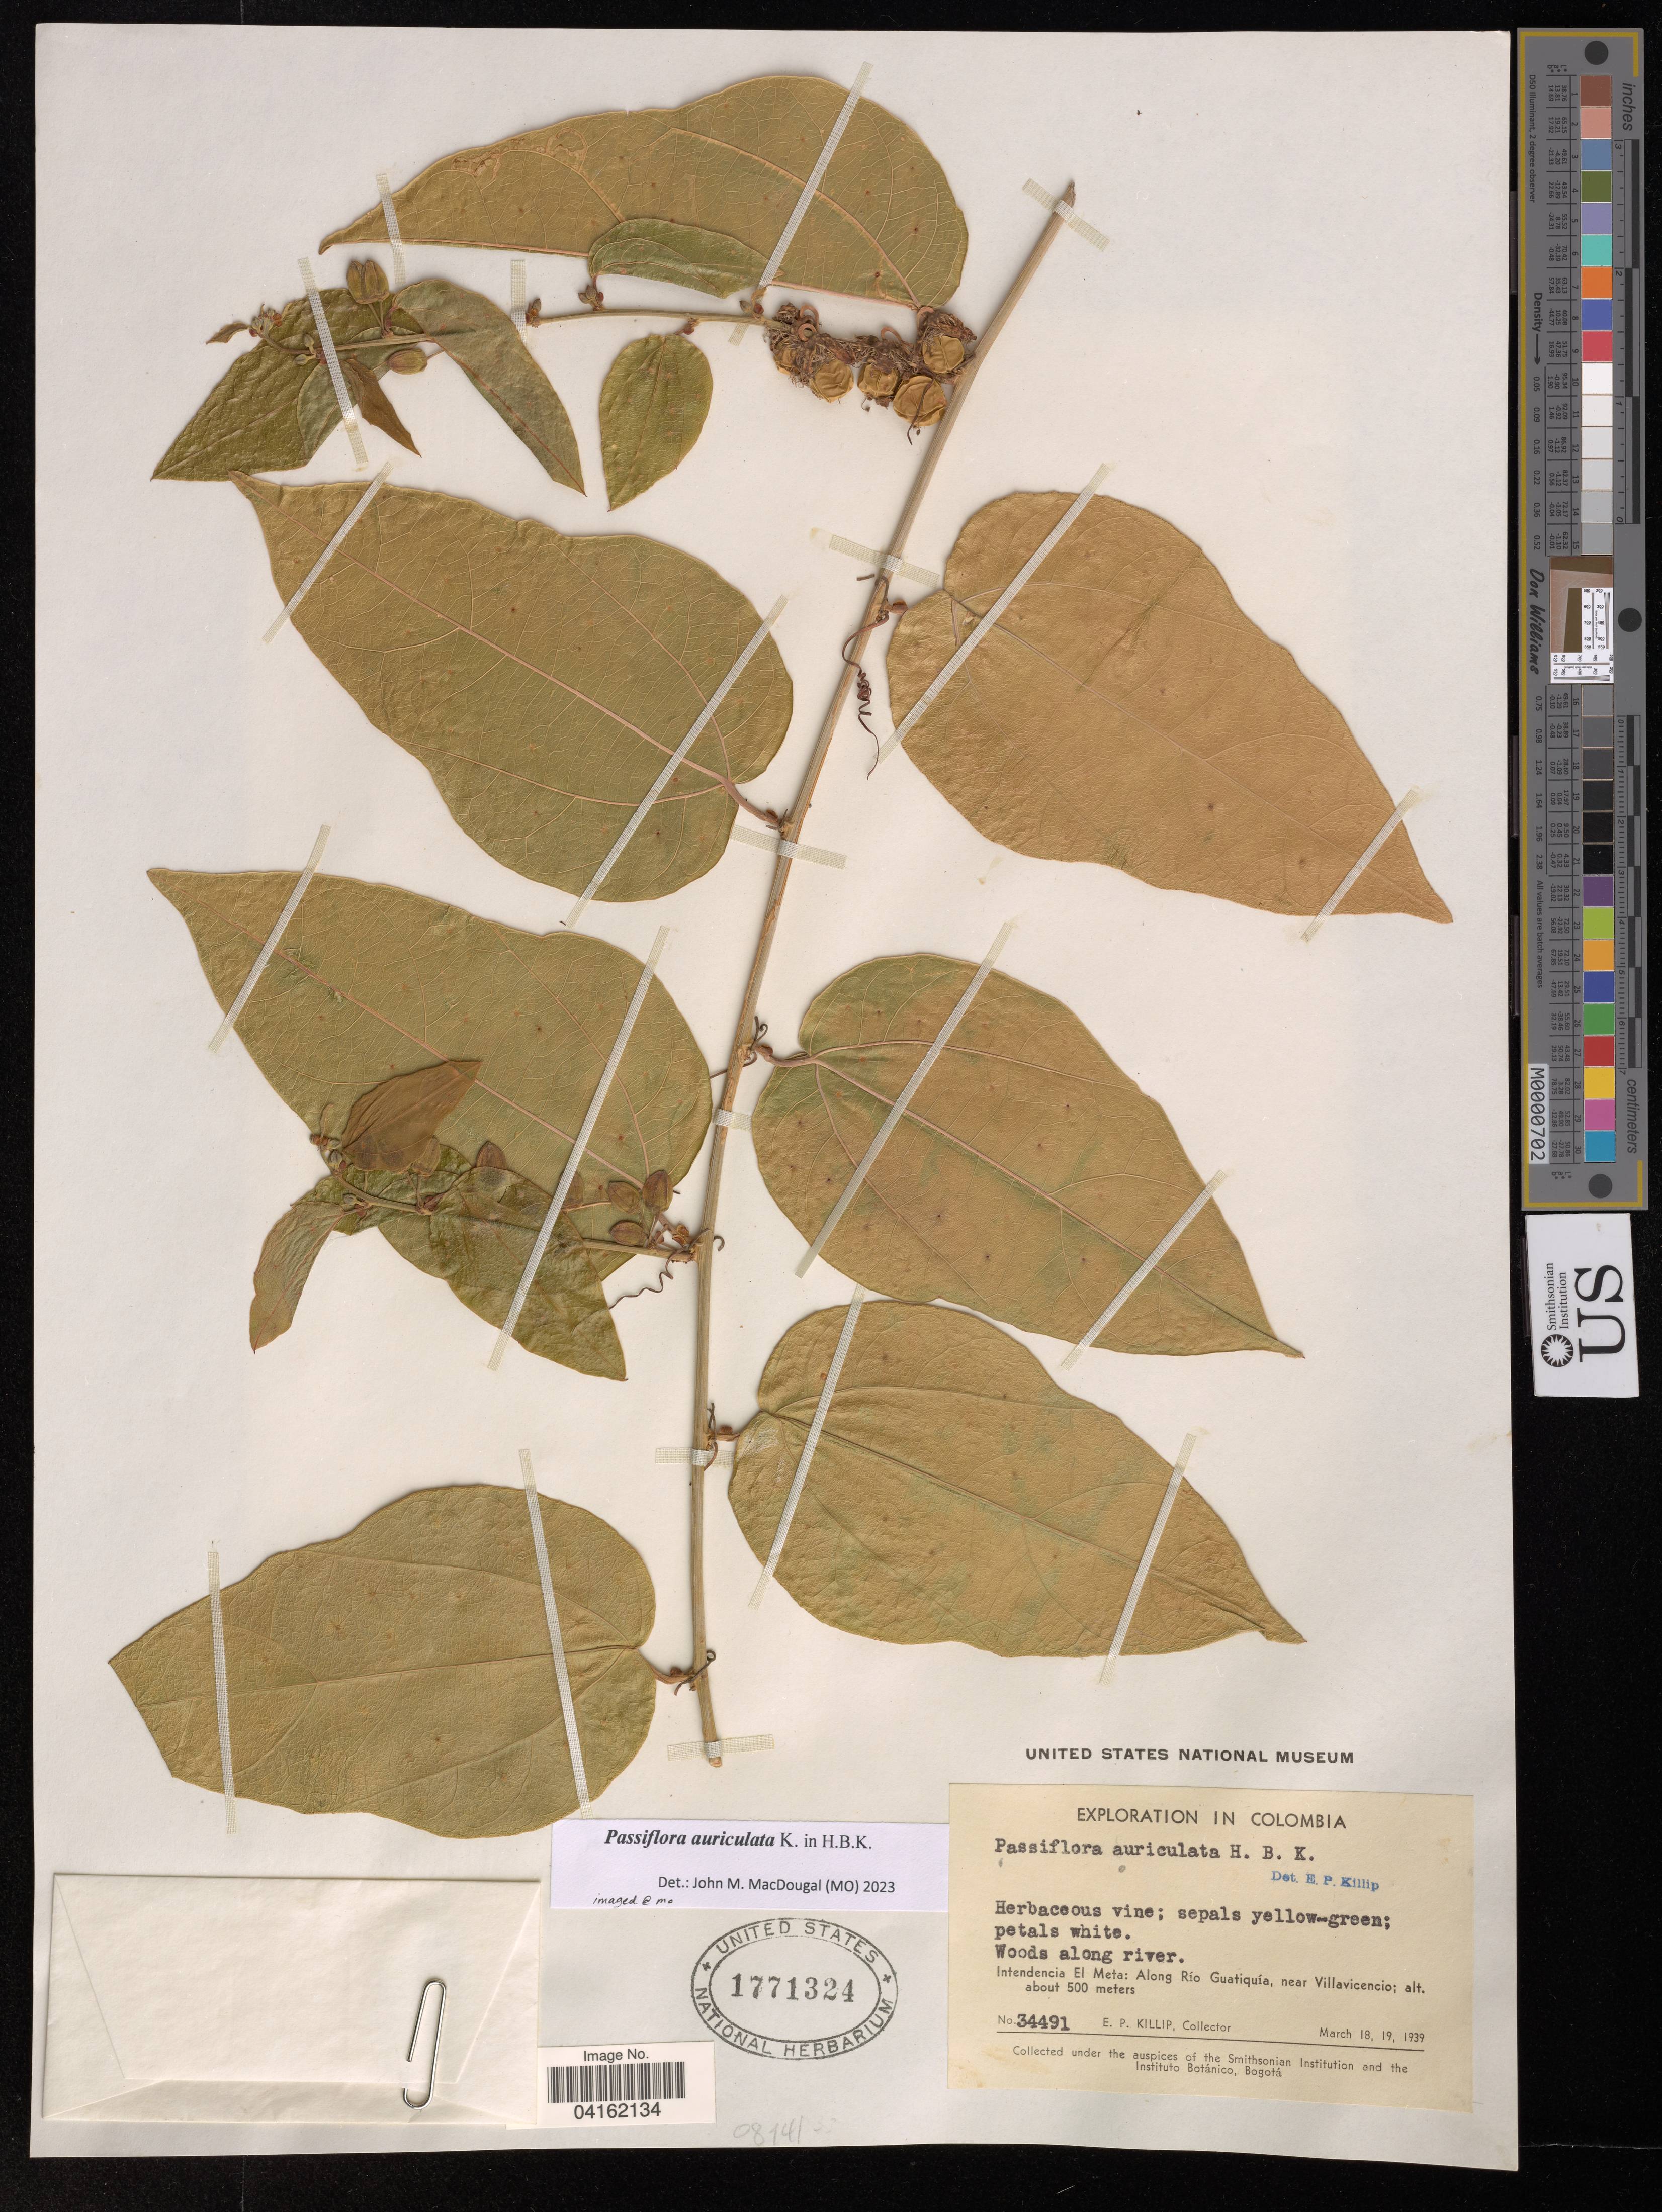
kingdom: Plantae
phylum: Tracheophyta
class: Magnoliopsida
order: Malpighiales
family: Passifloraceae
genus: Passiflora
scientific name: Passiflora auriculata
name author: Kunth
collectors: E. P. Killip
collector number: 34491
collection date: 1939-03-18/1939-03-19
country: Colombia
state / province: Meta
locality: Along Río Guatiquía, near Villavicencio.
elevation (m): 500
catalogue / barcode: US 1771324